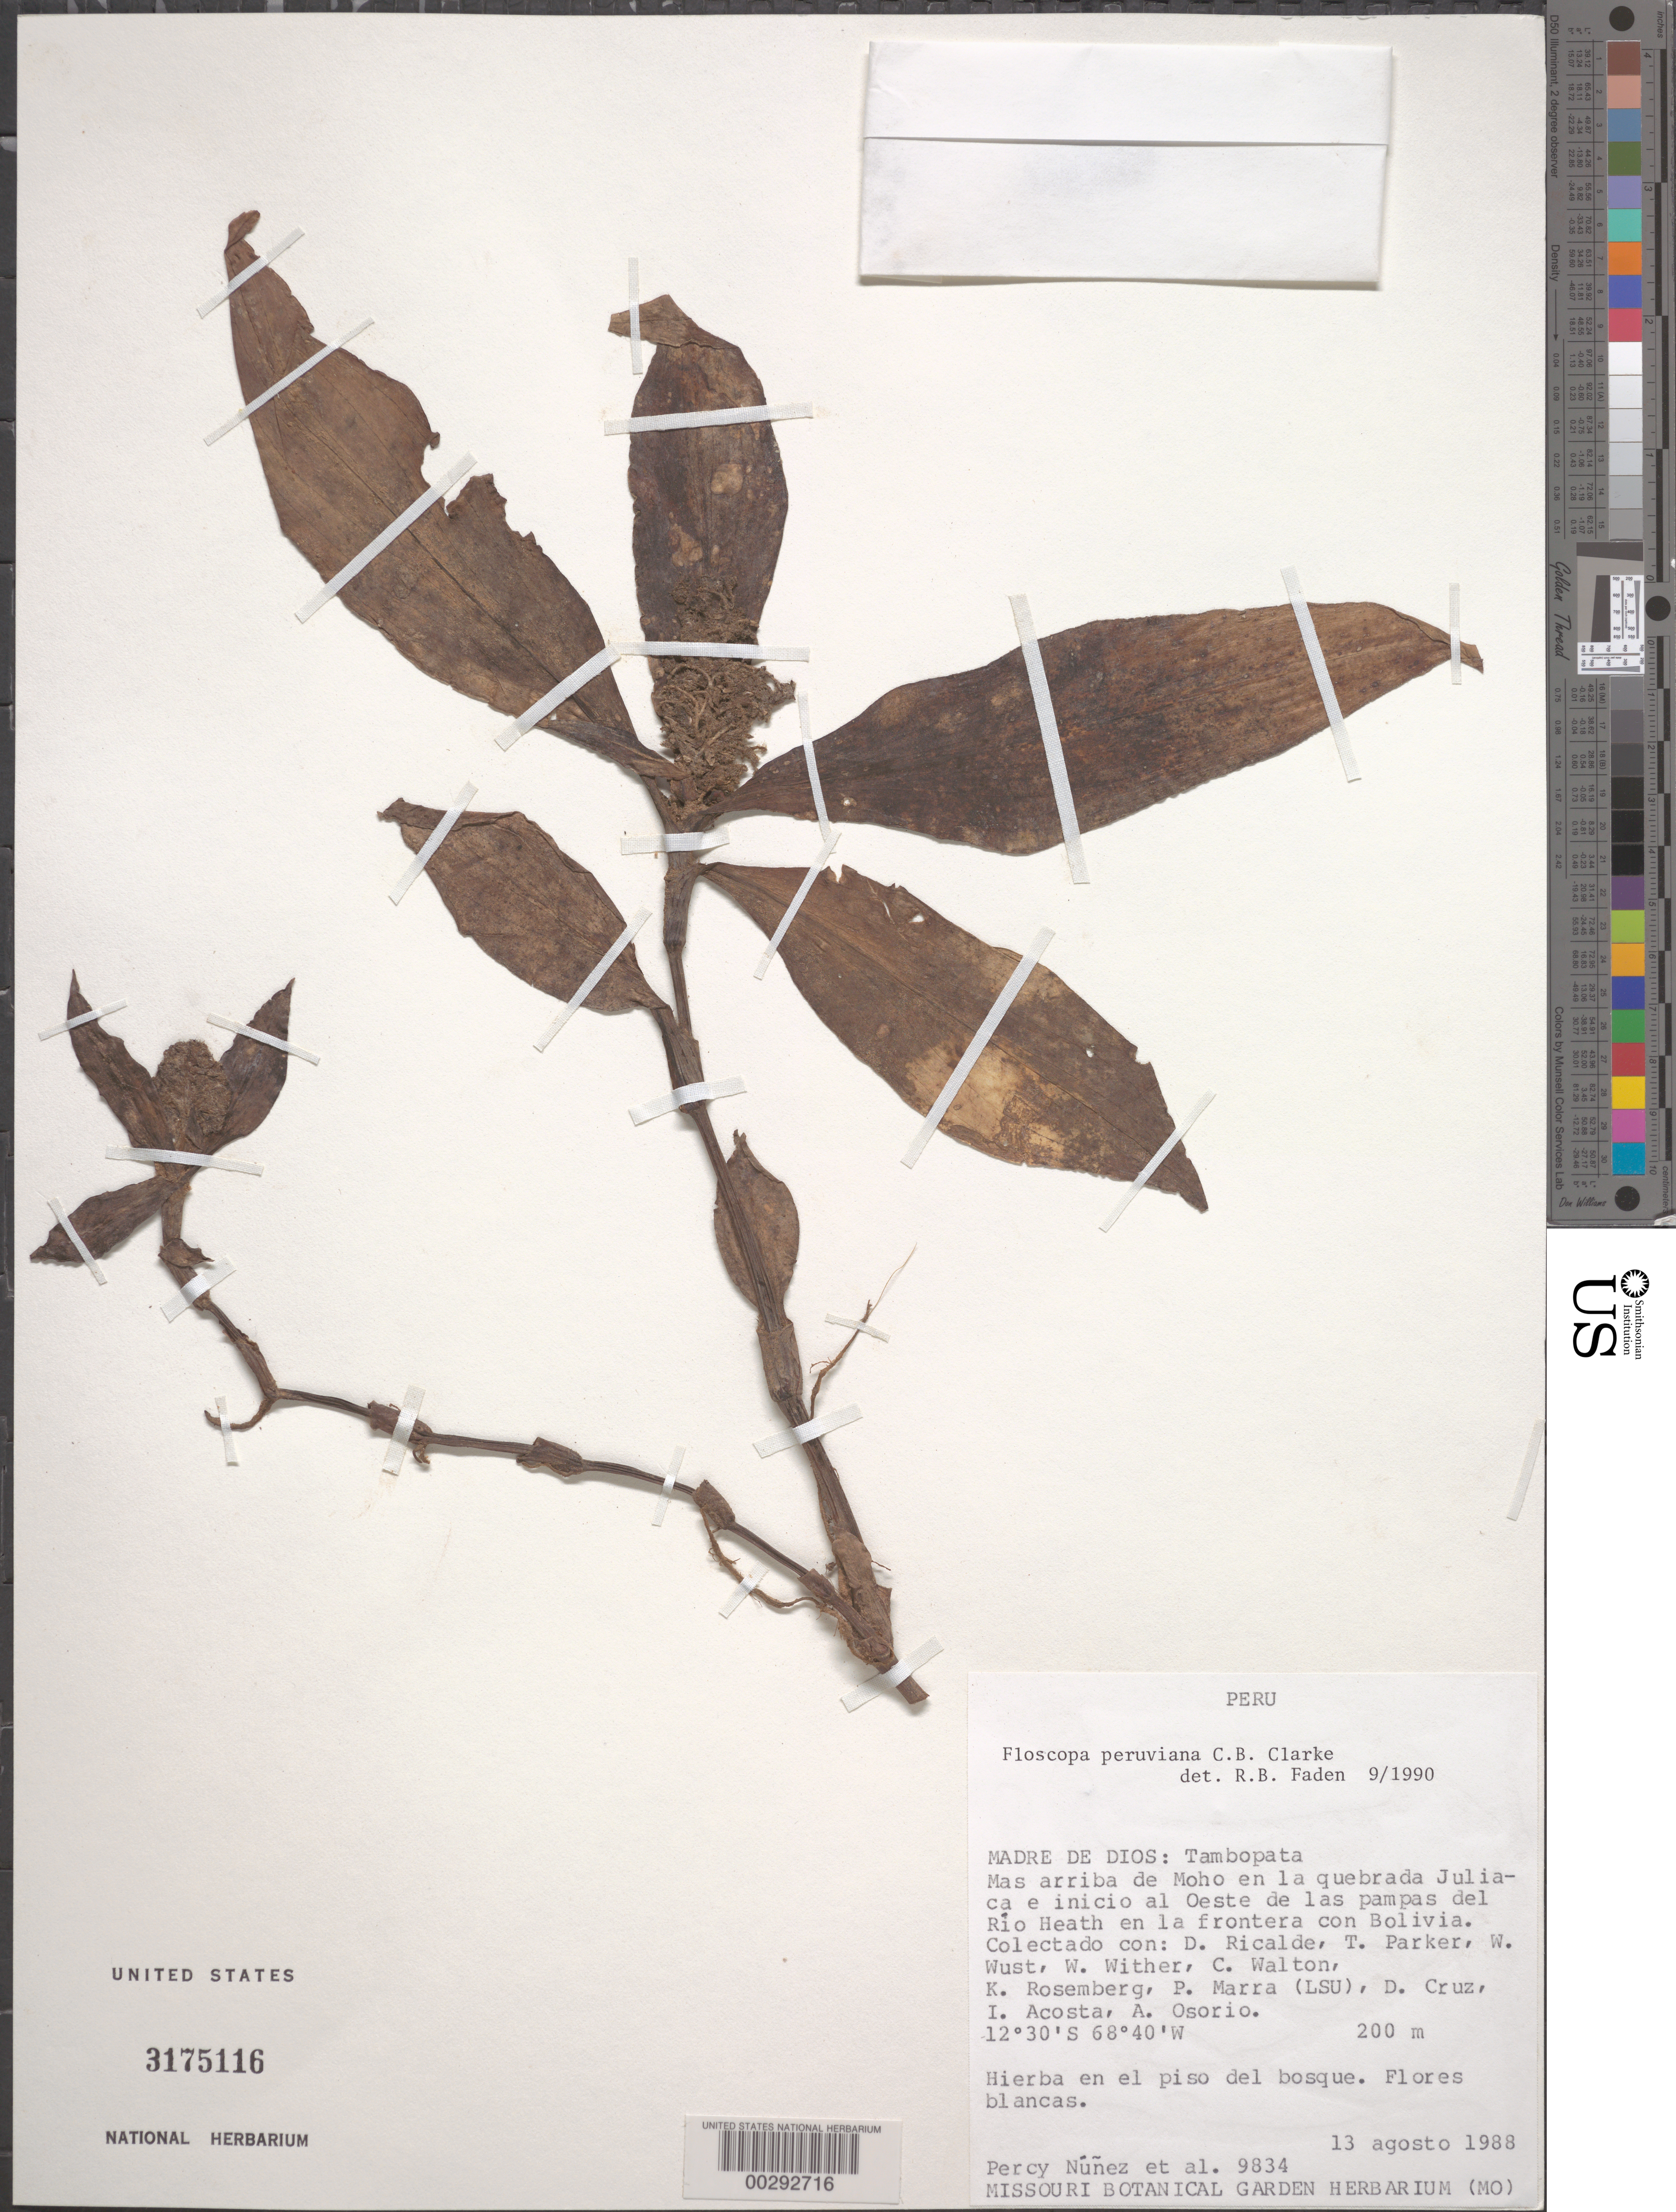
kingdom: Plantae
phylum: Tracheophyta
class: Liliopsida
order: Commelinales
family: Commelinaceae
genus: Floscopa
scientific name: Floscopa peruviana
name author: Hassk. ex C.B. Clarke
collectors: P. Nuñez V., D. Ricalde, T. Parker, W. Wust & W. Wither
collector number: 9834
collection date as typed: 13 Aug 1988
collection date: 1988-08-13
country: Peru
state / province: Madre de Dios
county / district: Tambopata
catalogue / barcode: US 3175116